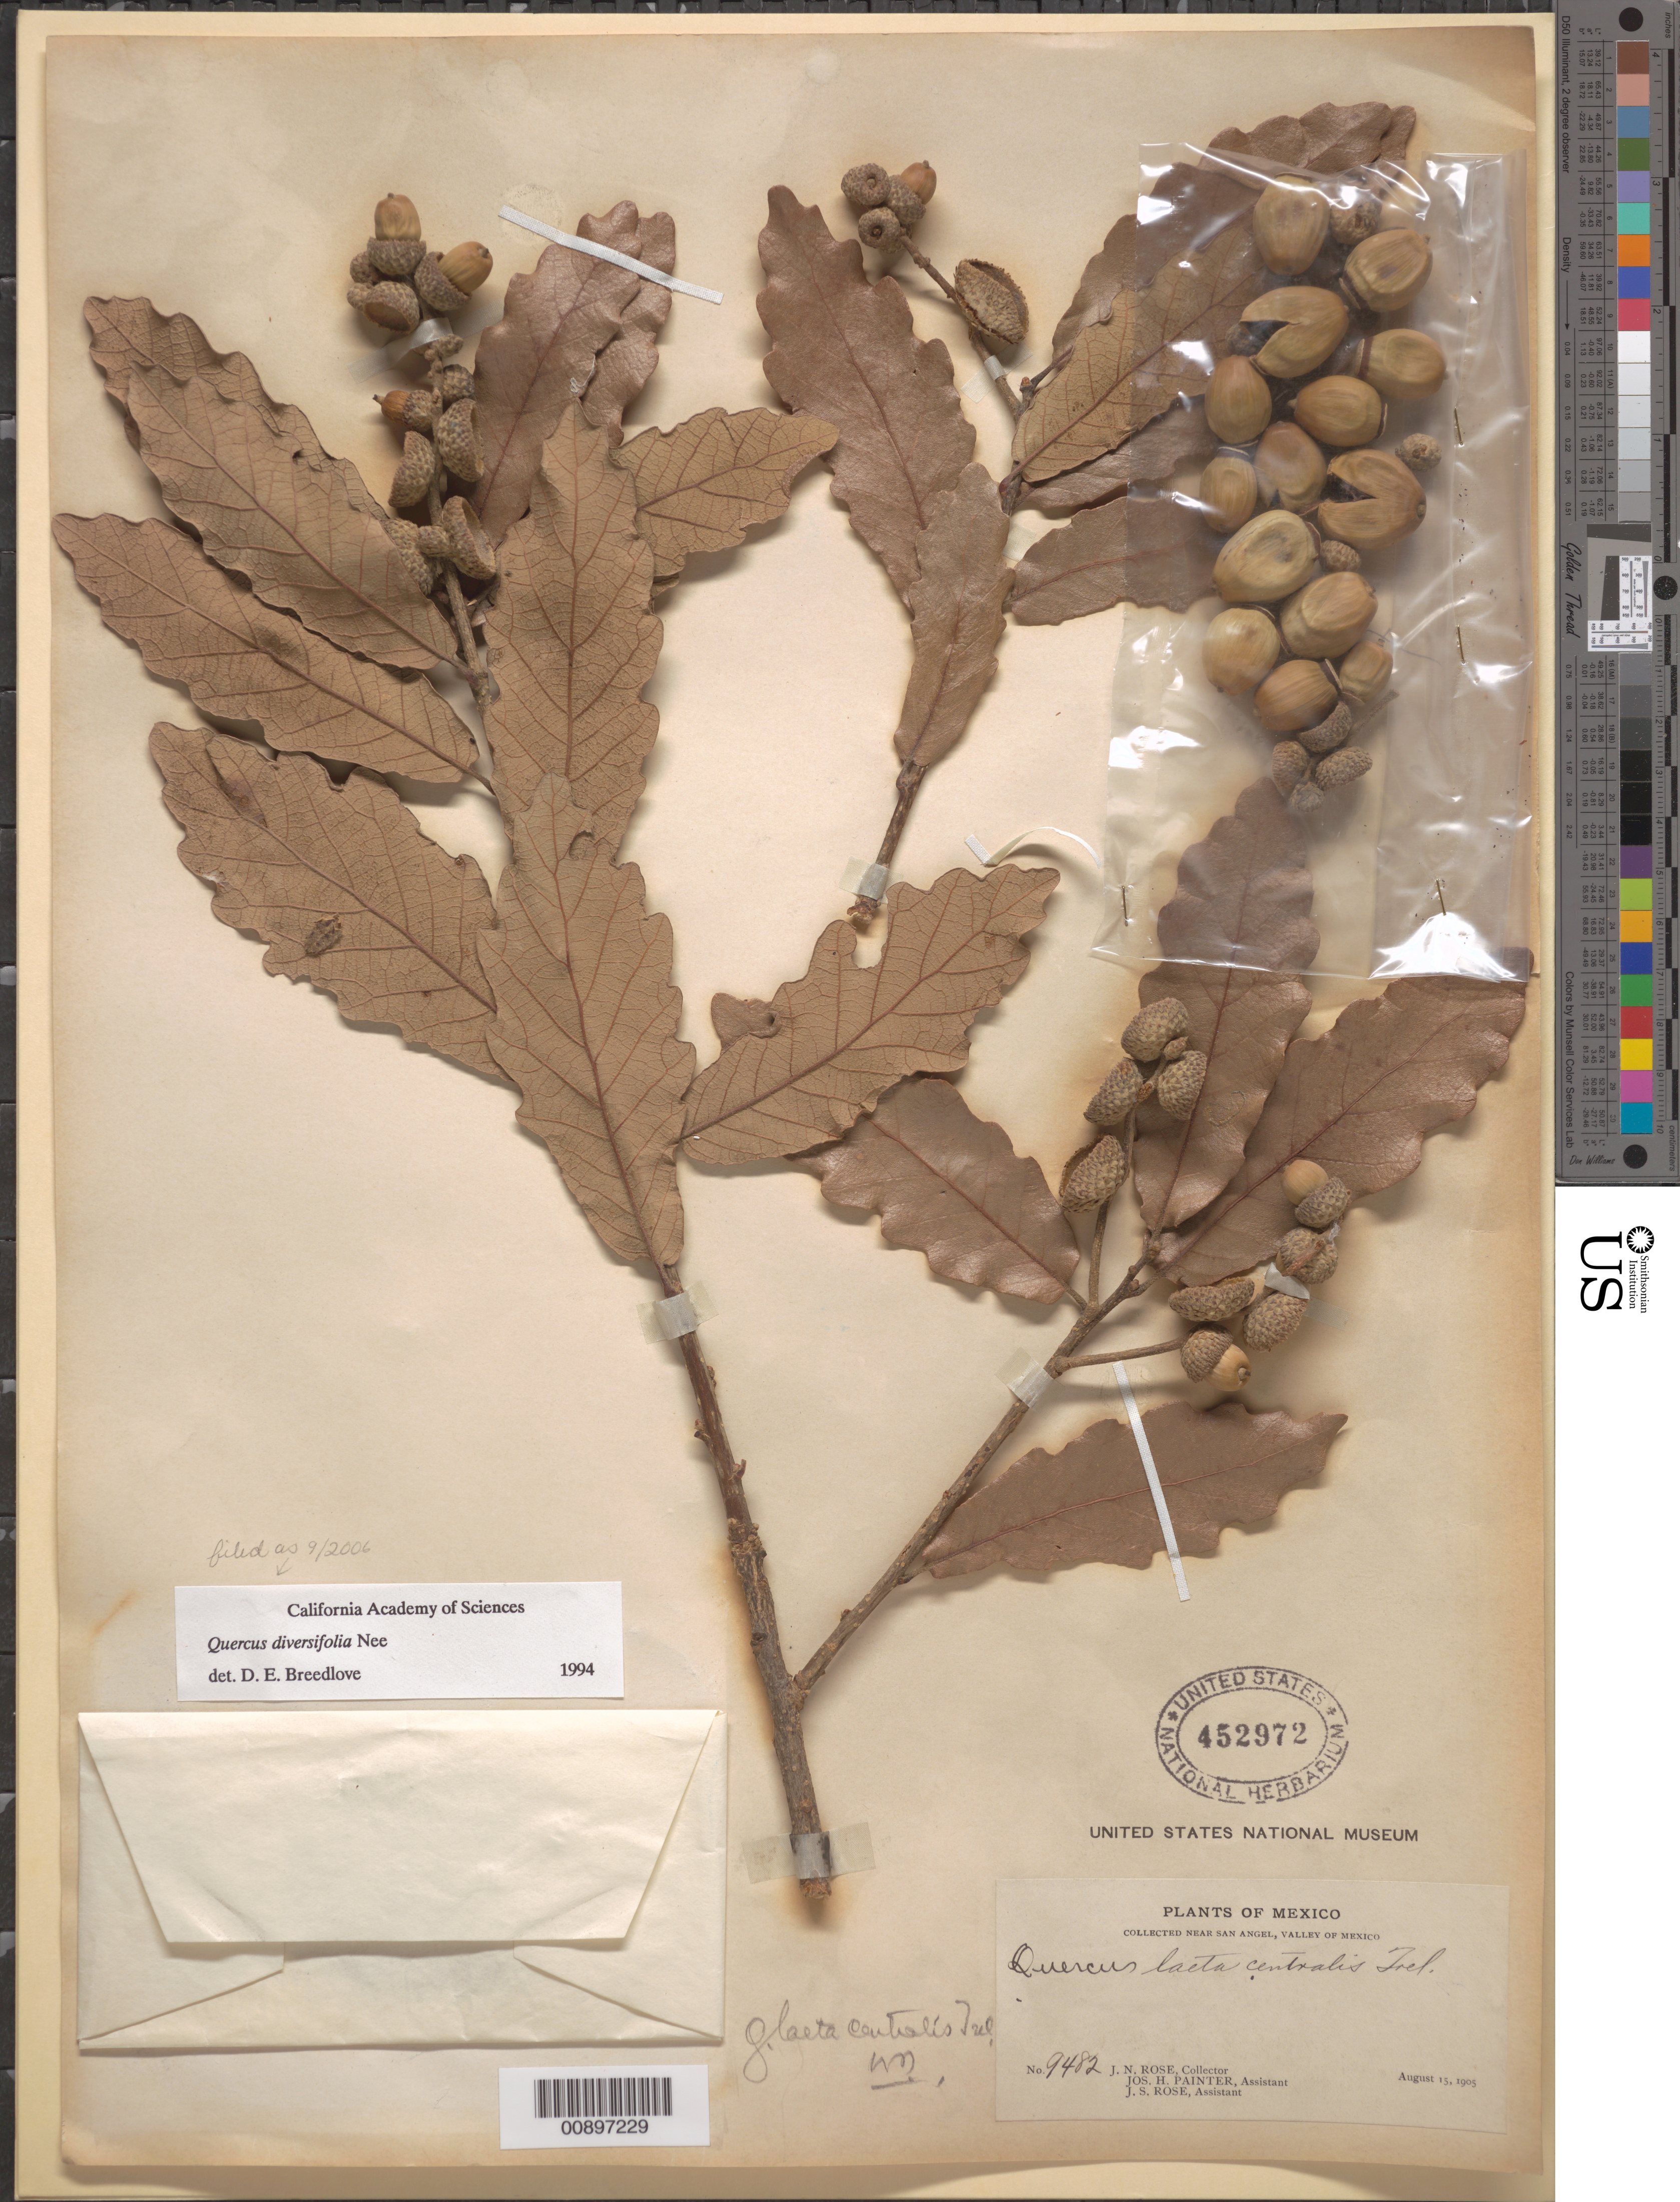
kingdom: Plantae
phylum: Tracheophyta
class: Magnoliopsida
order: Fagales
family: Fagaceae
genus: Quercus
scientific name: Quercus diversifolia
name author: Née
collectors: J. N. Rose, J. H. Painter & J. S. Rose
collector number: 9482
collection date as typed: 15 Aug 1905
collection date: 1905-08-15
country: Mexico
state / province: Distrito Federal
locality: Near San Angel, Valley of Mexico.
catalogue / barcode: US 452972